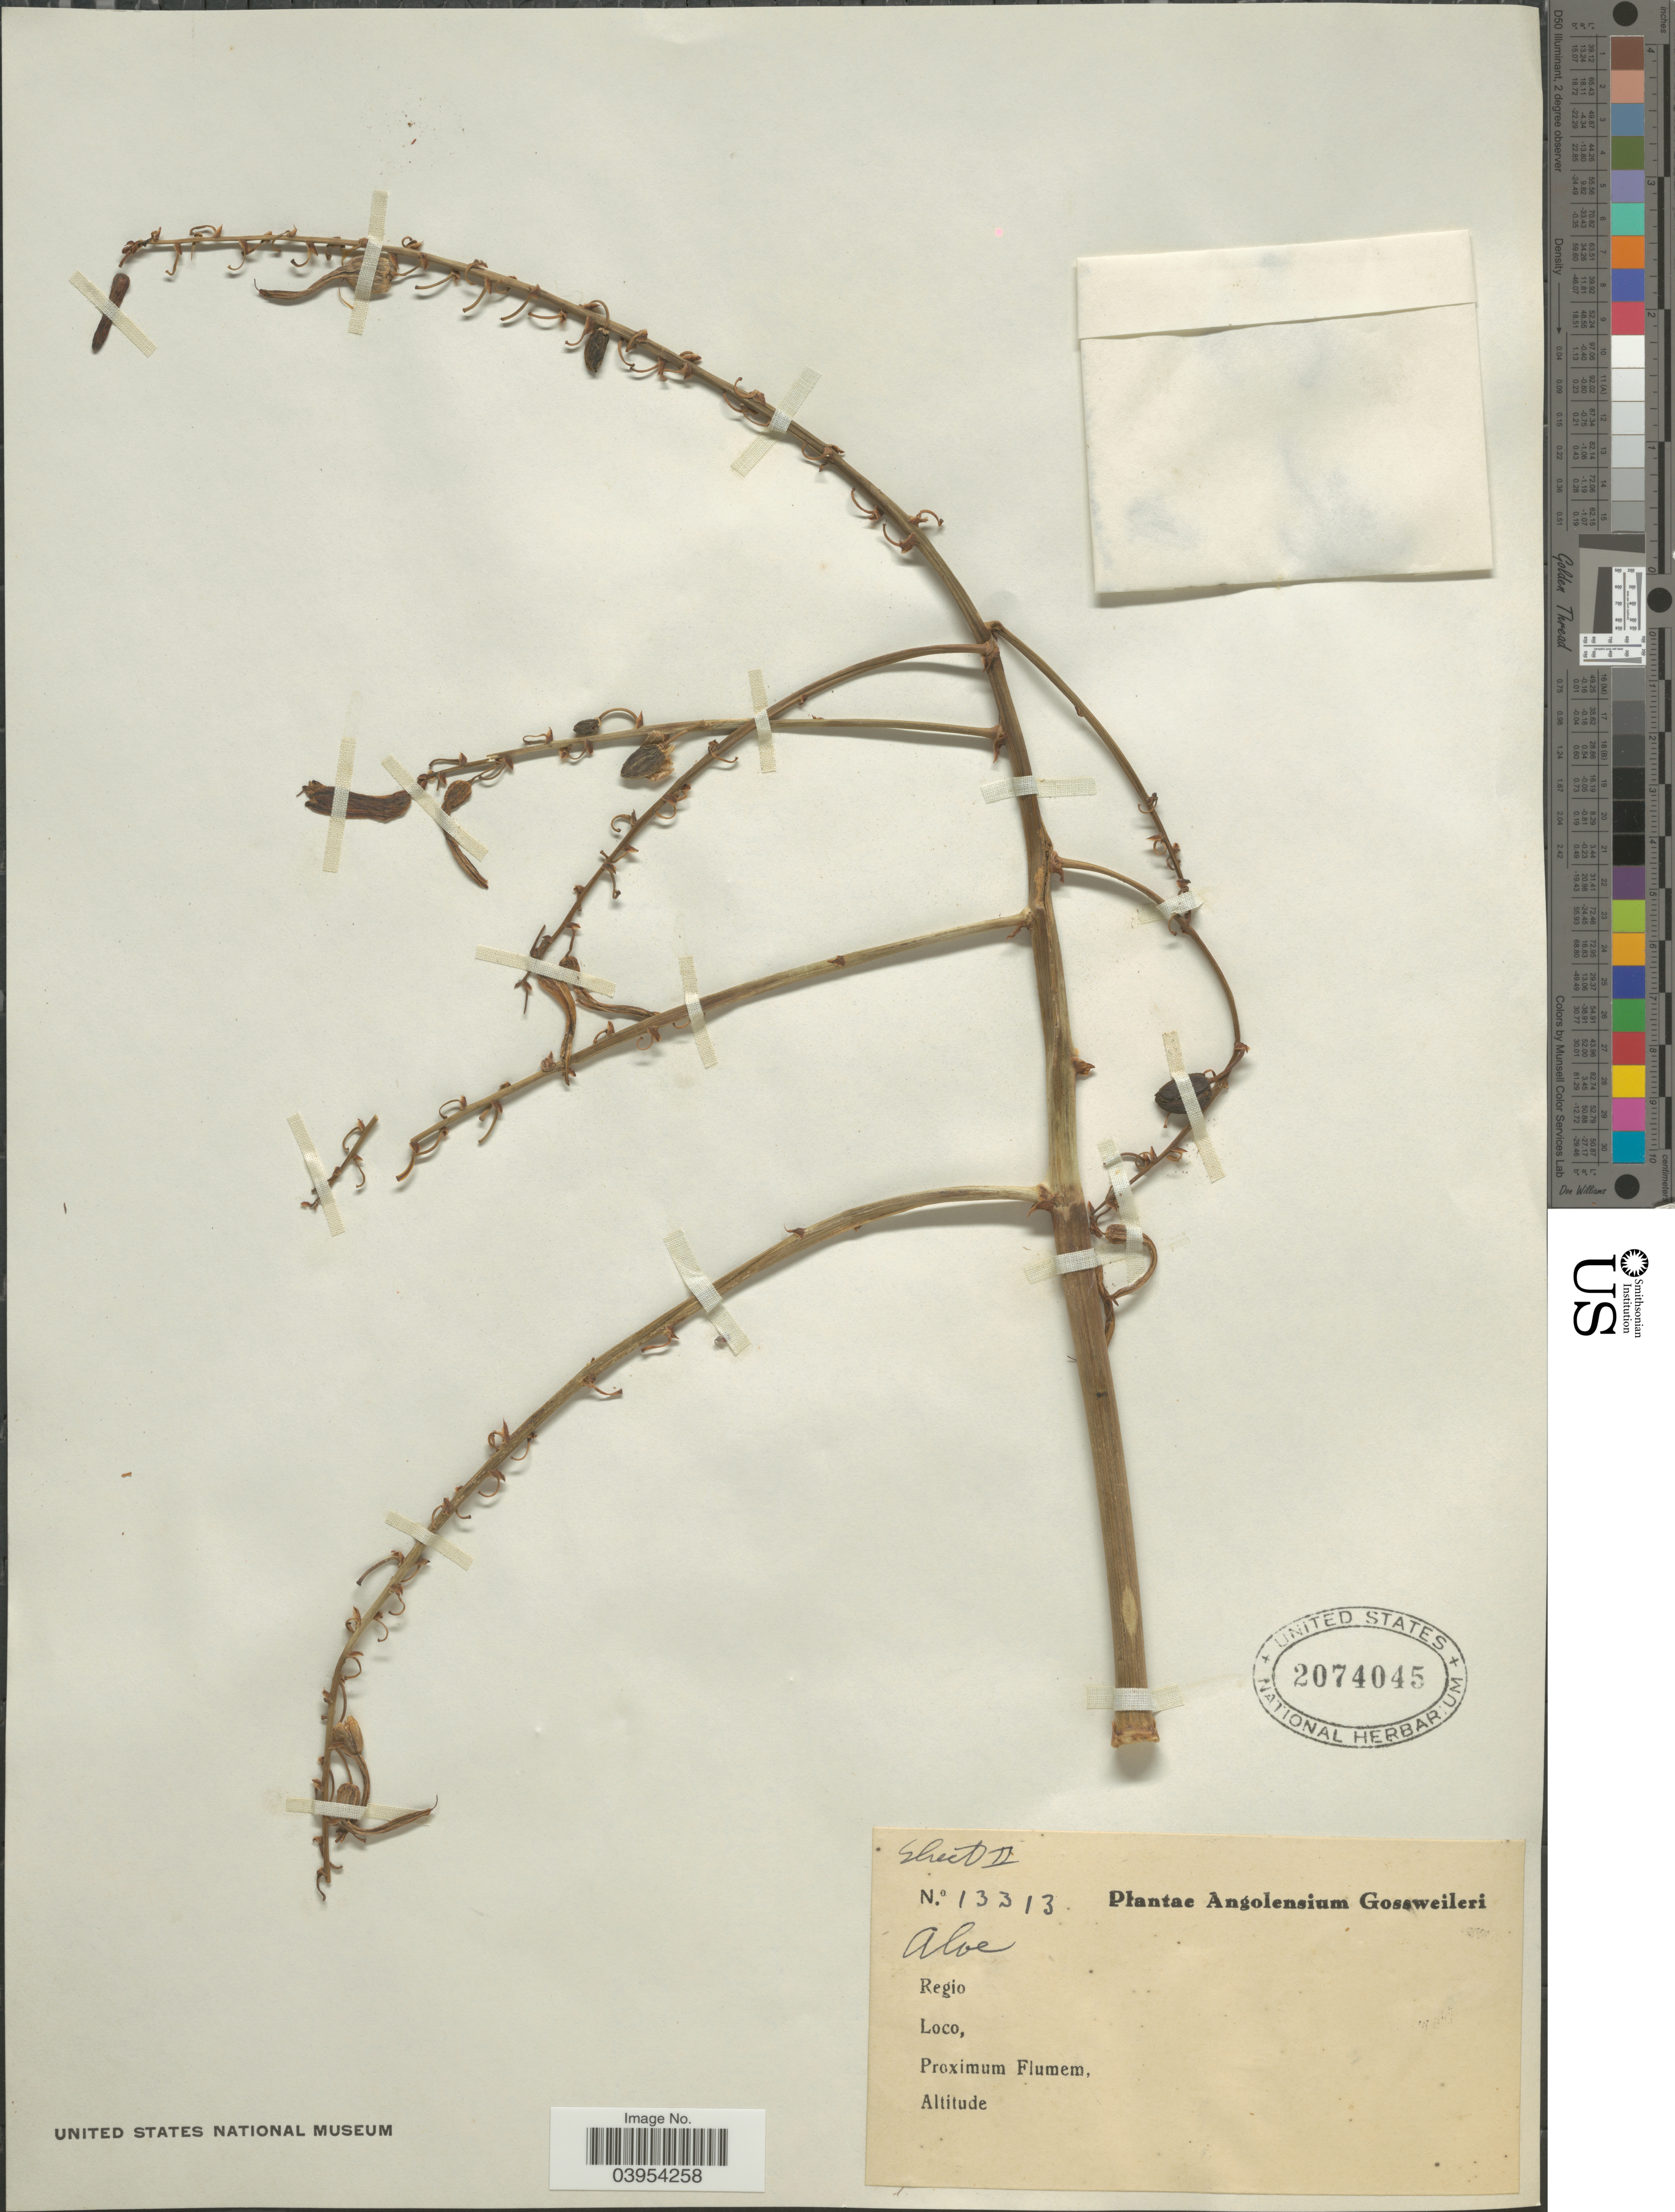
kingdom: Plantae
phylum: Tracheophyta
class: Liliopsida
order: Asparagales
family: Asphodelaceae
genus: Aloe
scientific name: Aloe sp.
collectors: -. Gossweiler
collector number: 13313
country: Angola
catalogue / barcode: US 2074045